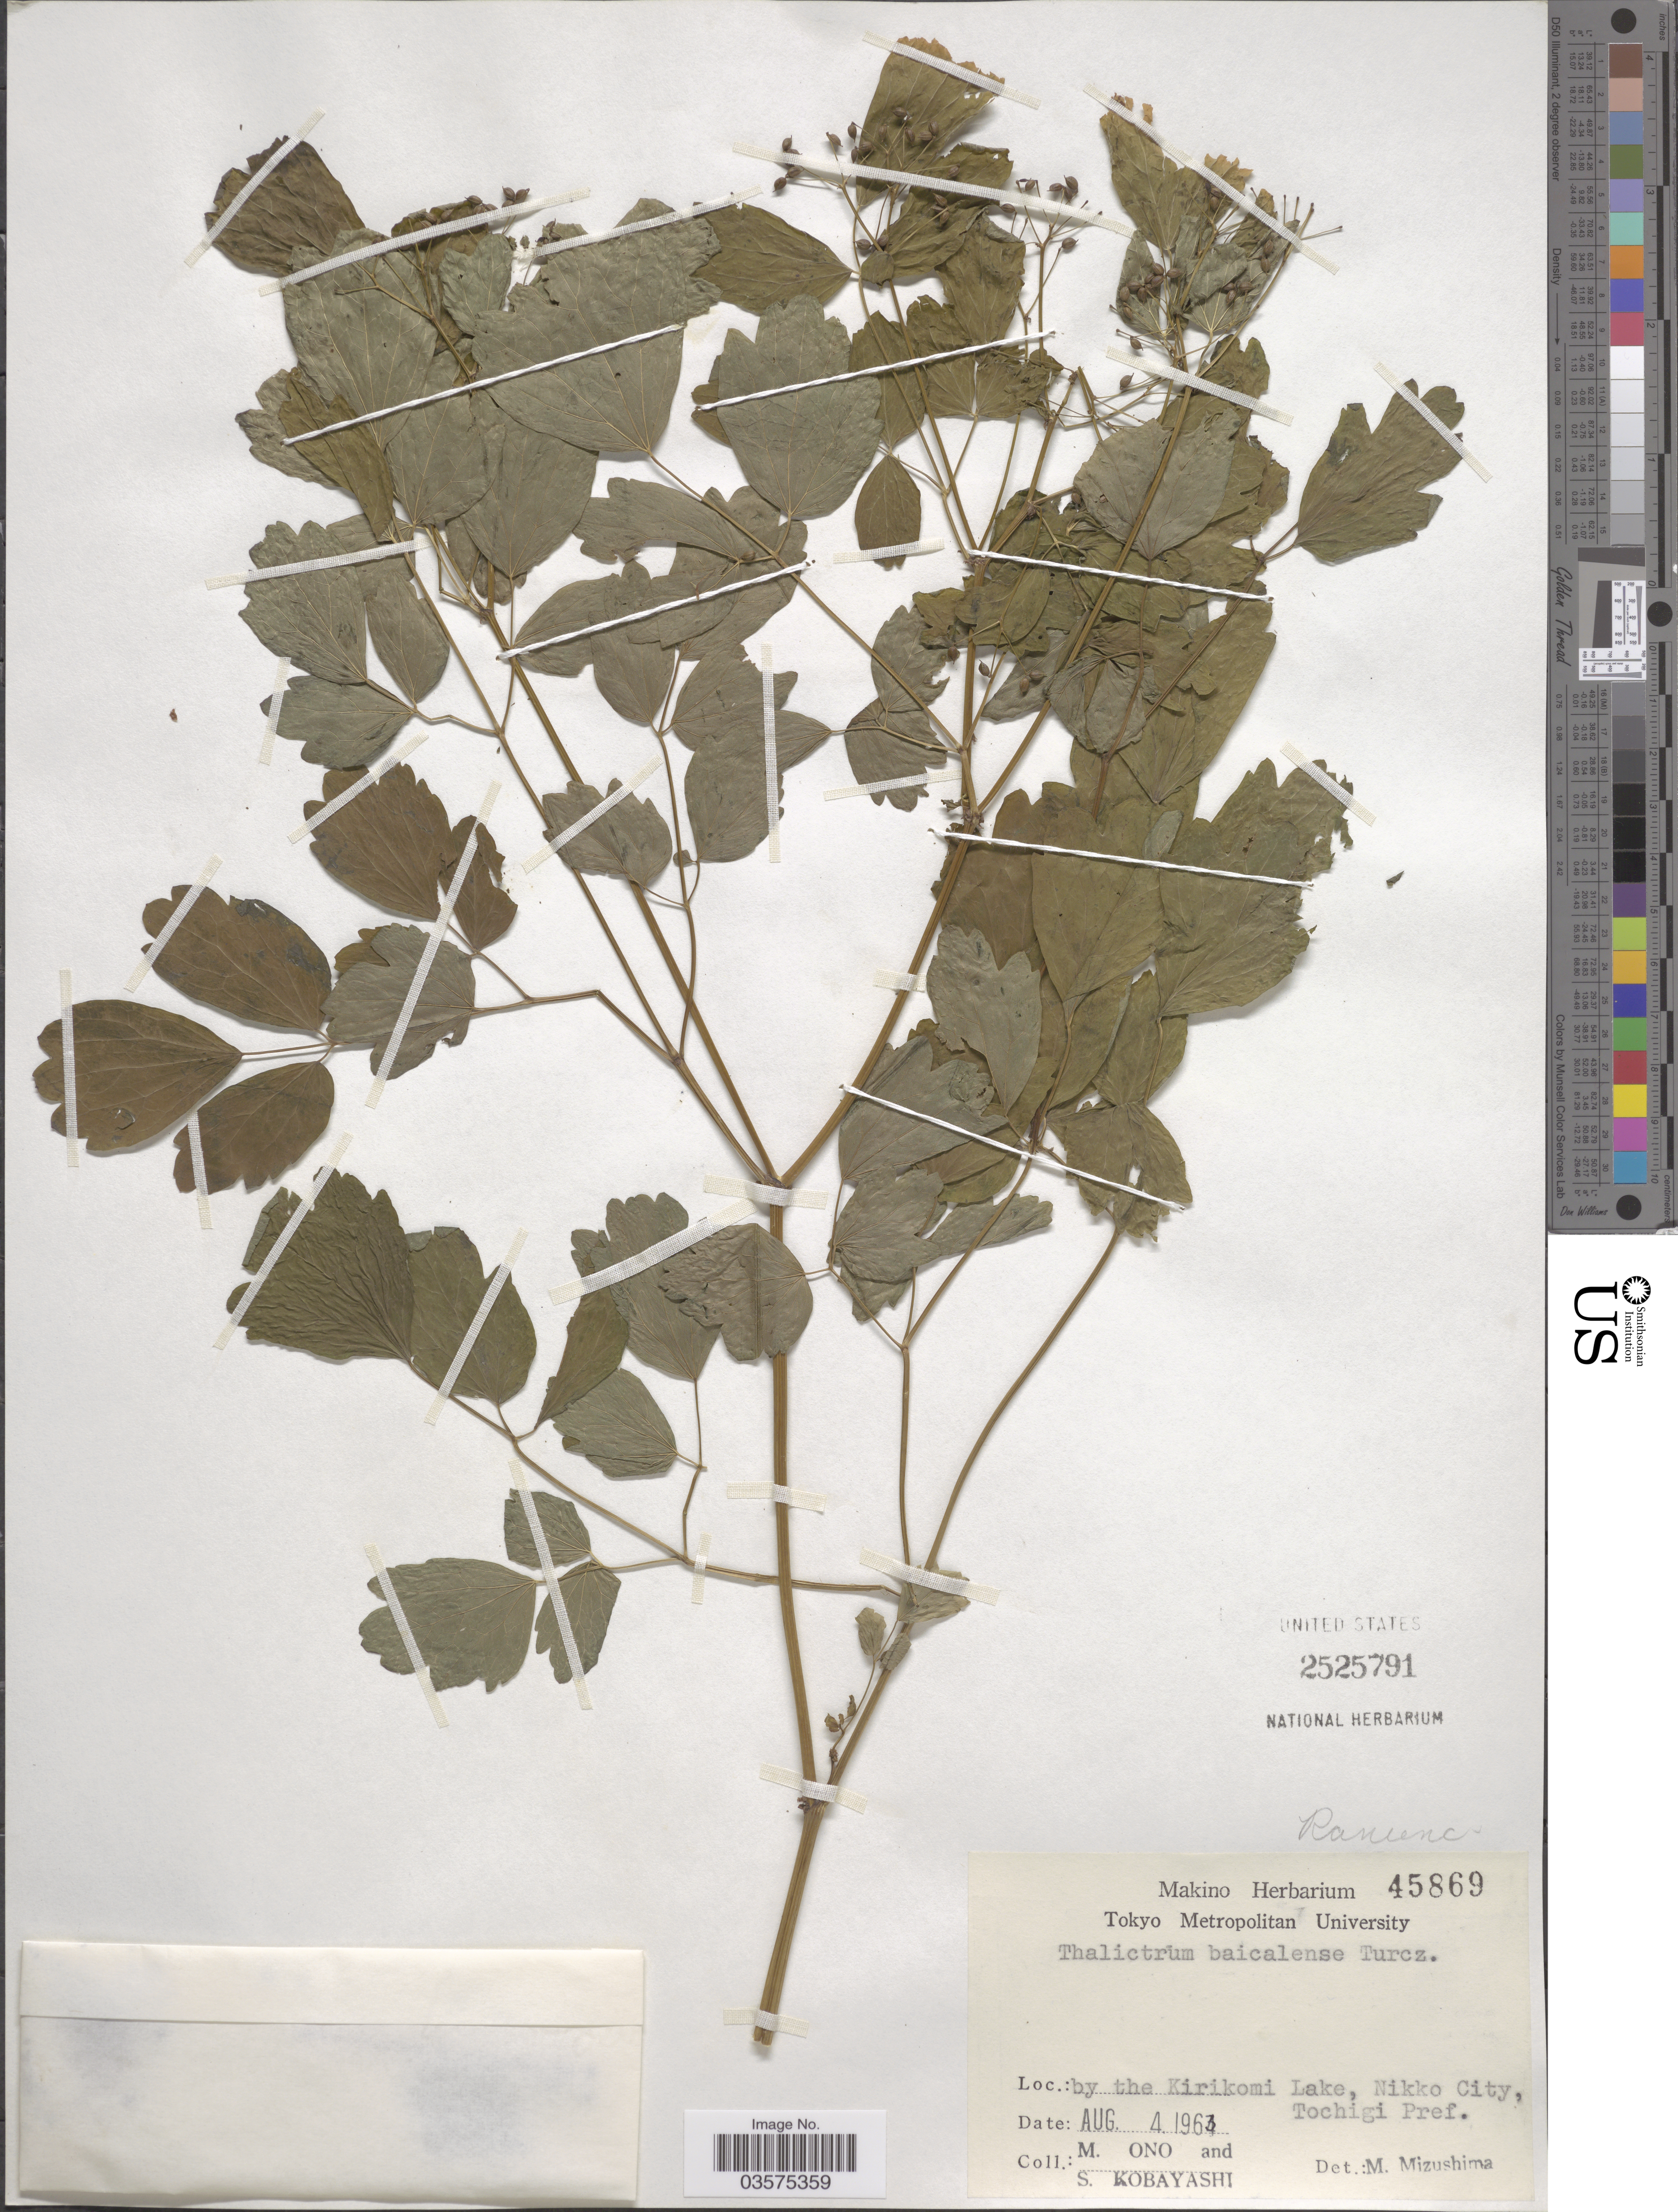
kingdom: Plantae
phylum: Tracheophyta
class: Magnoliopsida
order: Ranunculales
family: Ranunculaceae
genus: Thalictrum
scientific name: Thalictrum baicalense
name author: Turcz. ex Regel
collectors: M. Ono & S. Kobayashi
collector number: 45869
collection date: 1963-08-04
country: Japan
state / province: Totigi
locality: By the Kirikomi Lake, Nikko City, Tochigi Pref.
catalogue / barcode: US 2525791